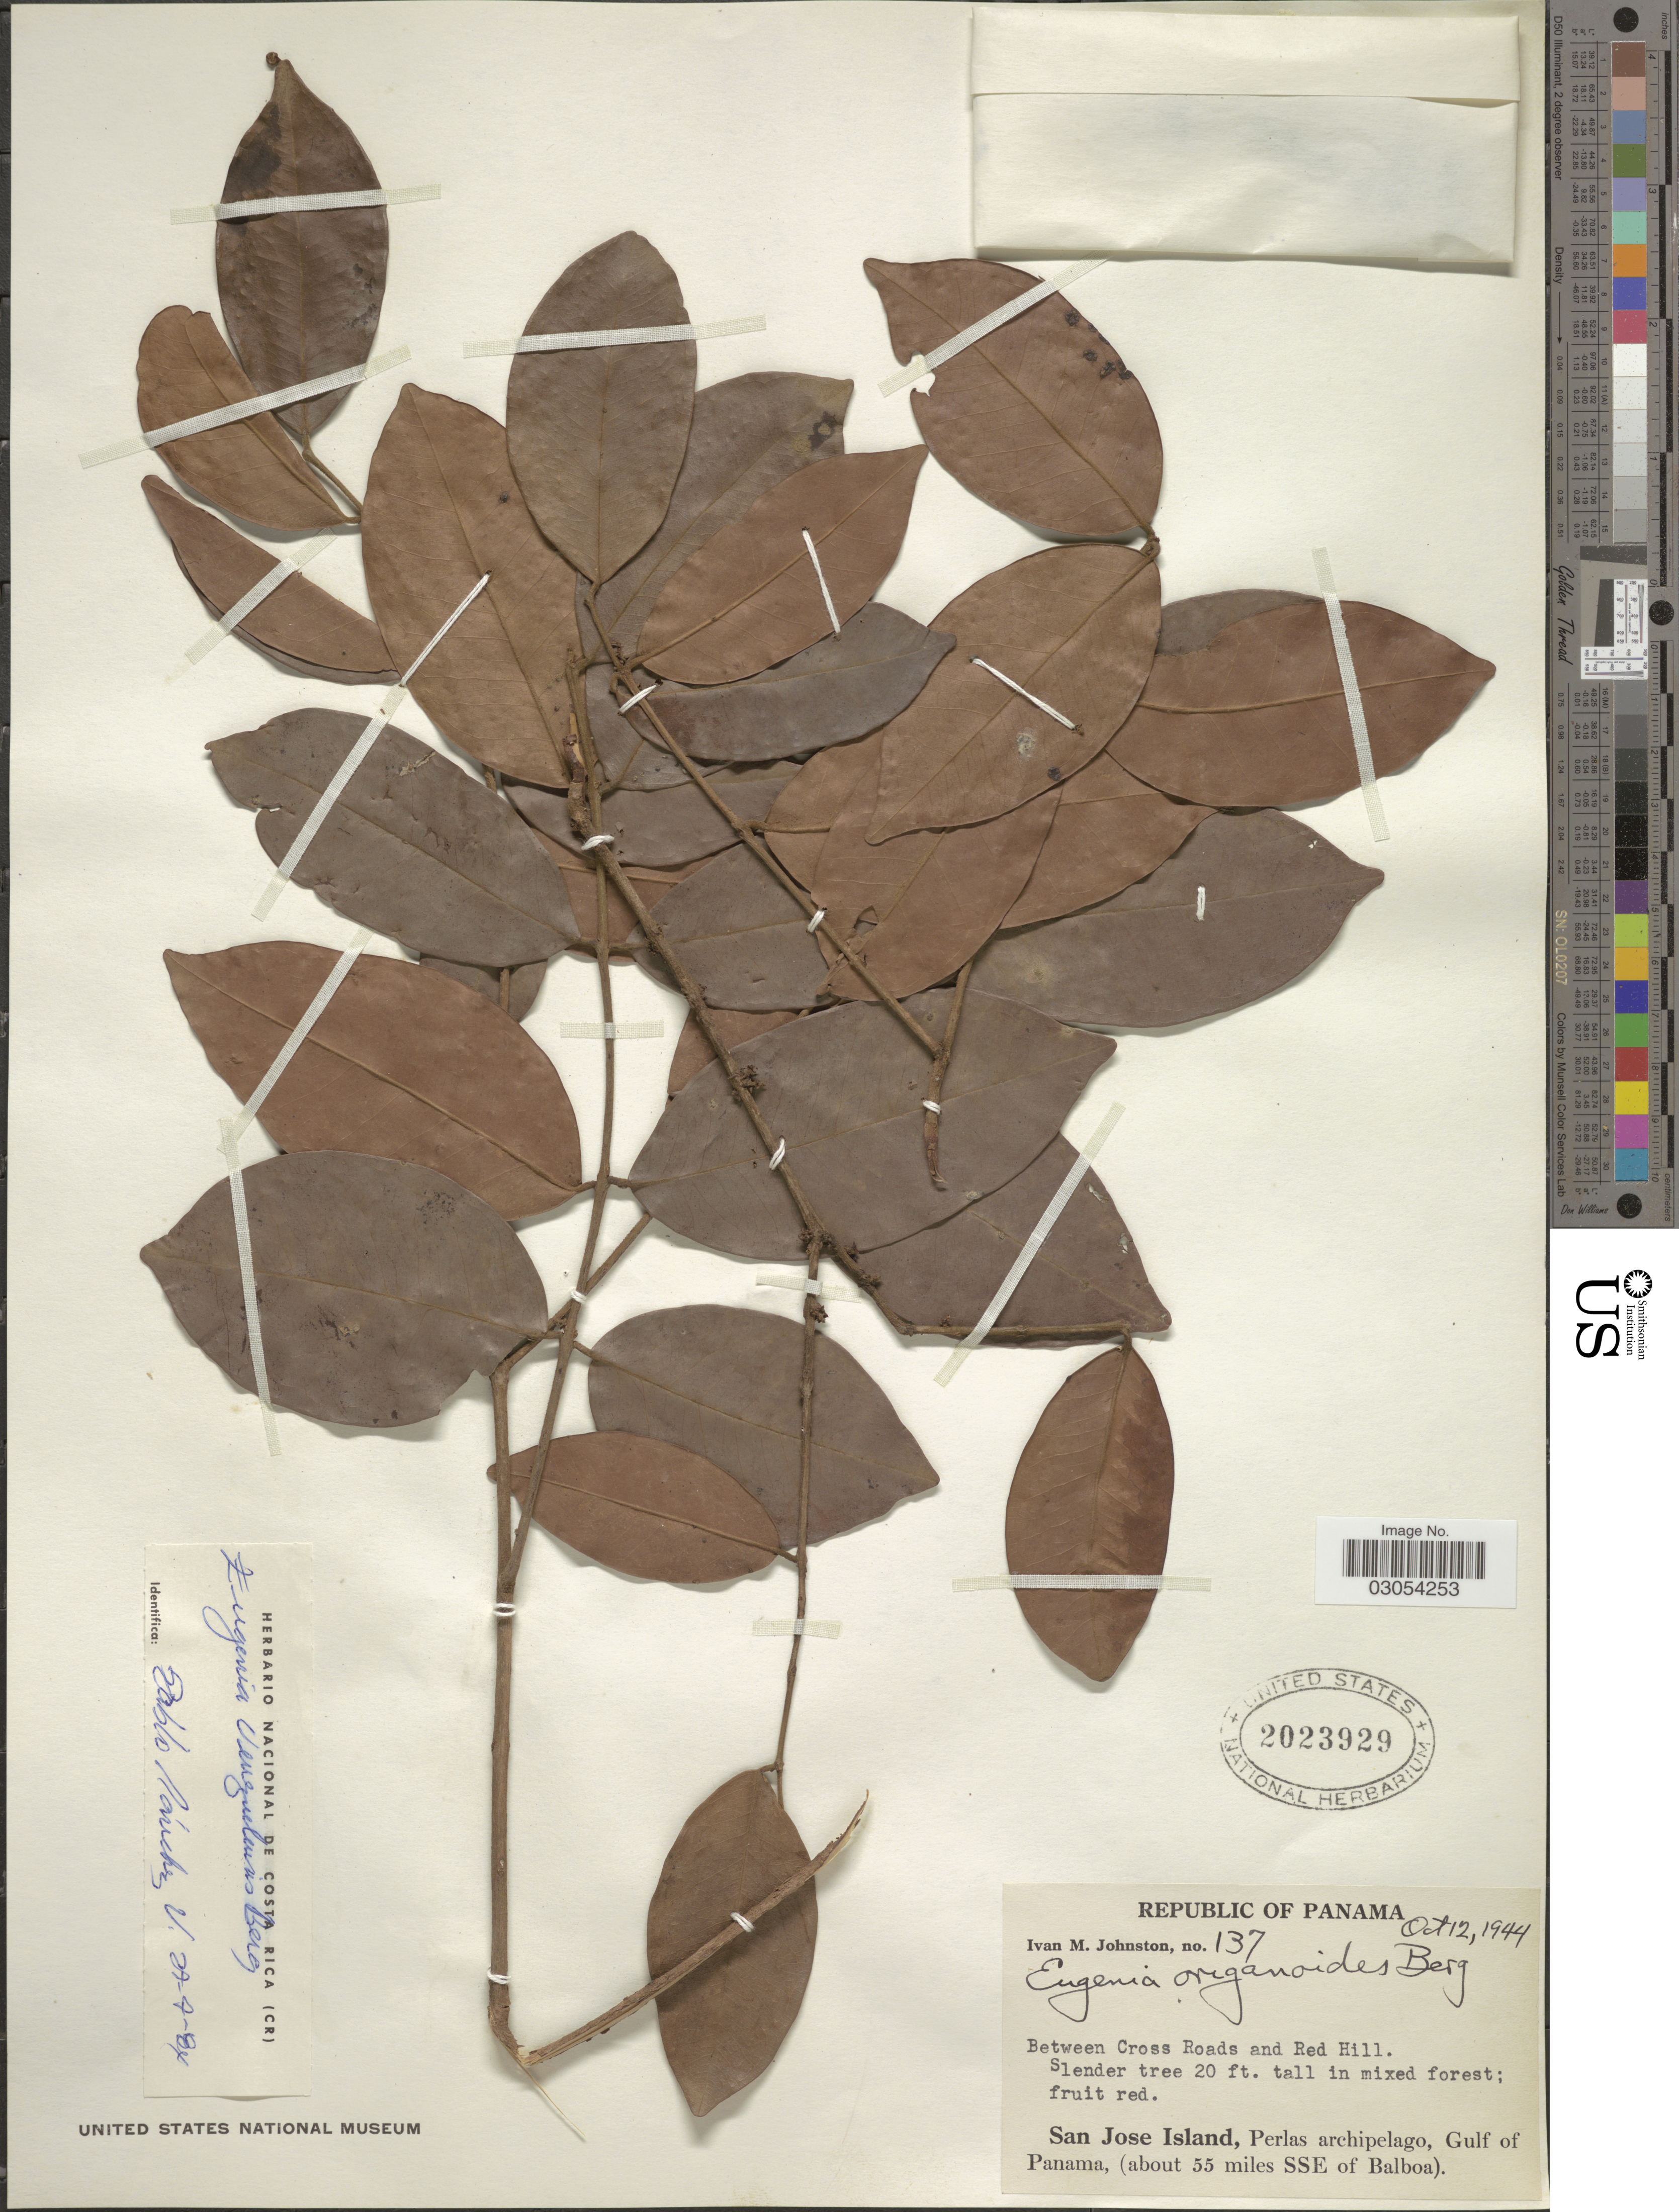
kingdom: Plantae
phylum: Tracheophyta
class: Magnoliopsida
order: Myrtales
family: Myrtaceae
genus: Eugenia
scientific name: Eugenia venezuelensis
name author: O. Berg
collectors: I.M. Johnston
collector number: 137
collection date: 1944-10-12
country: Panama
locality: Republic of Panama. Between Cross Roads and Red Hill. San Jose Island, Perlas archipelago, Gulf of Panama, (about 55 miles SSE of Balboa).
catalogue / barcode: US 2023929